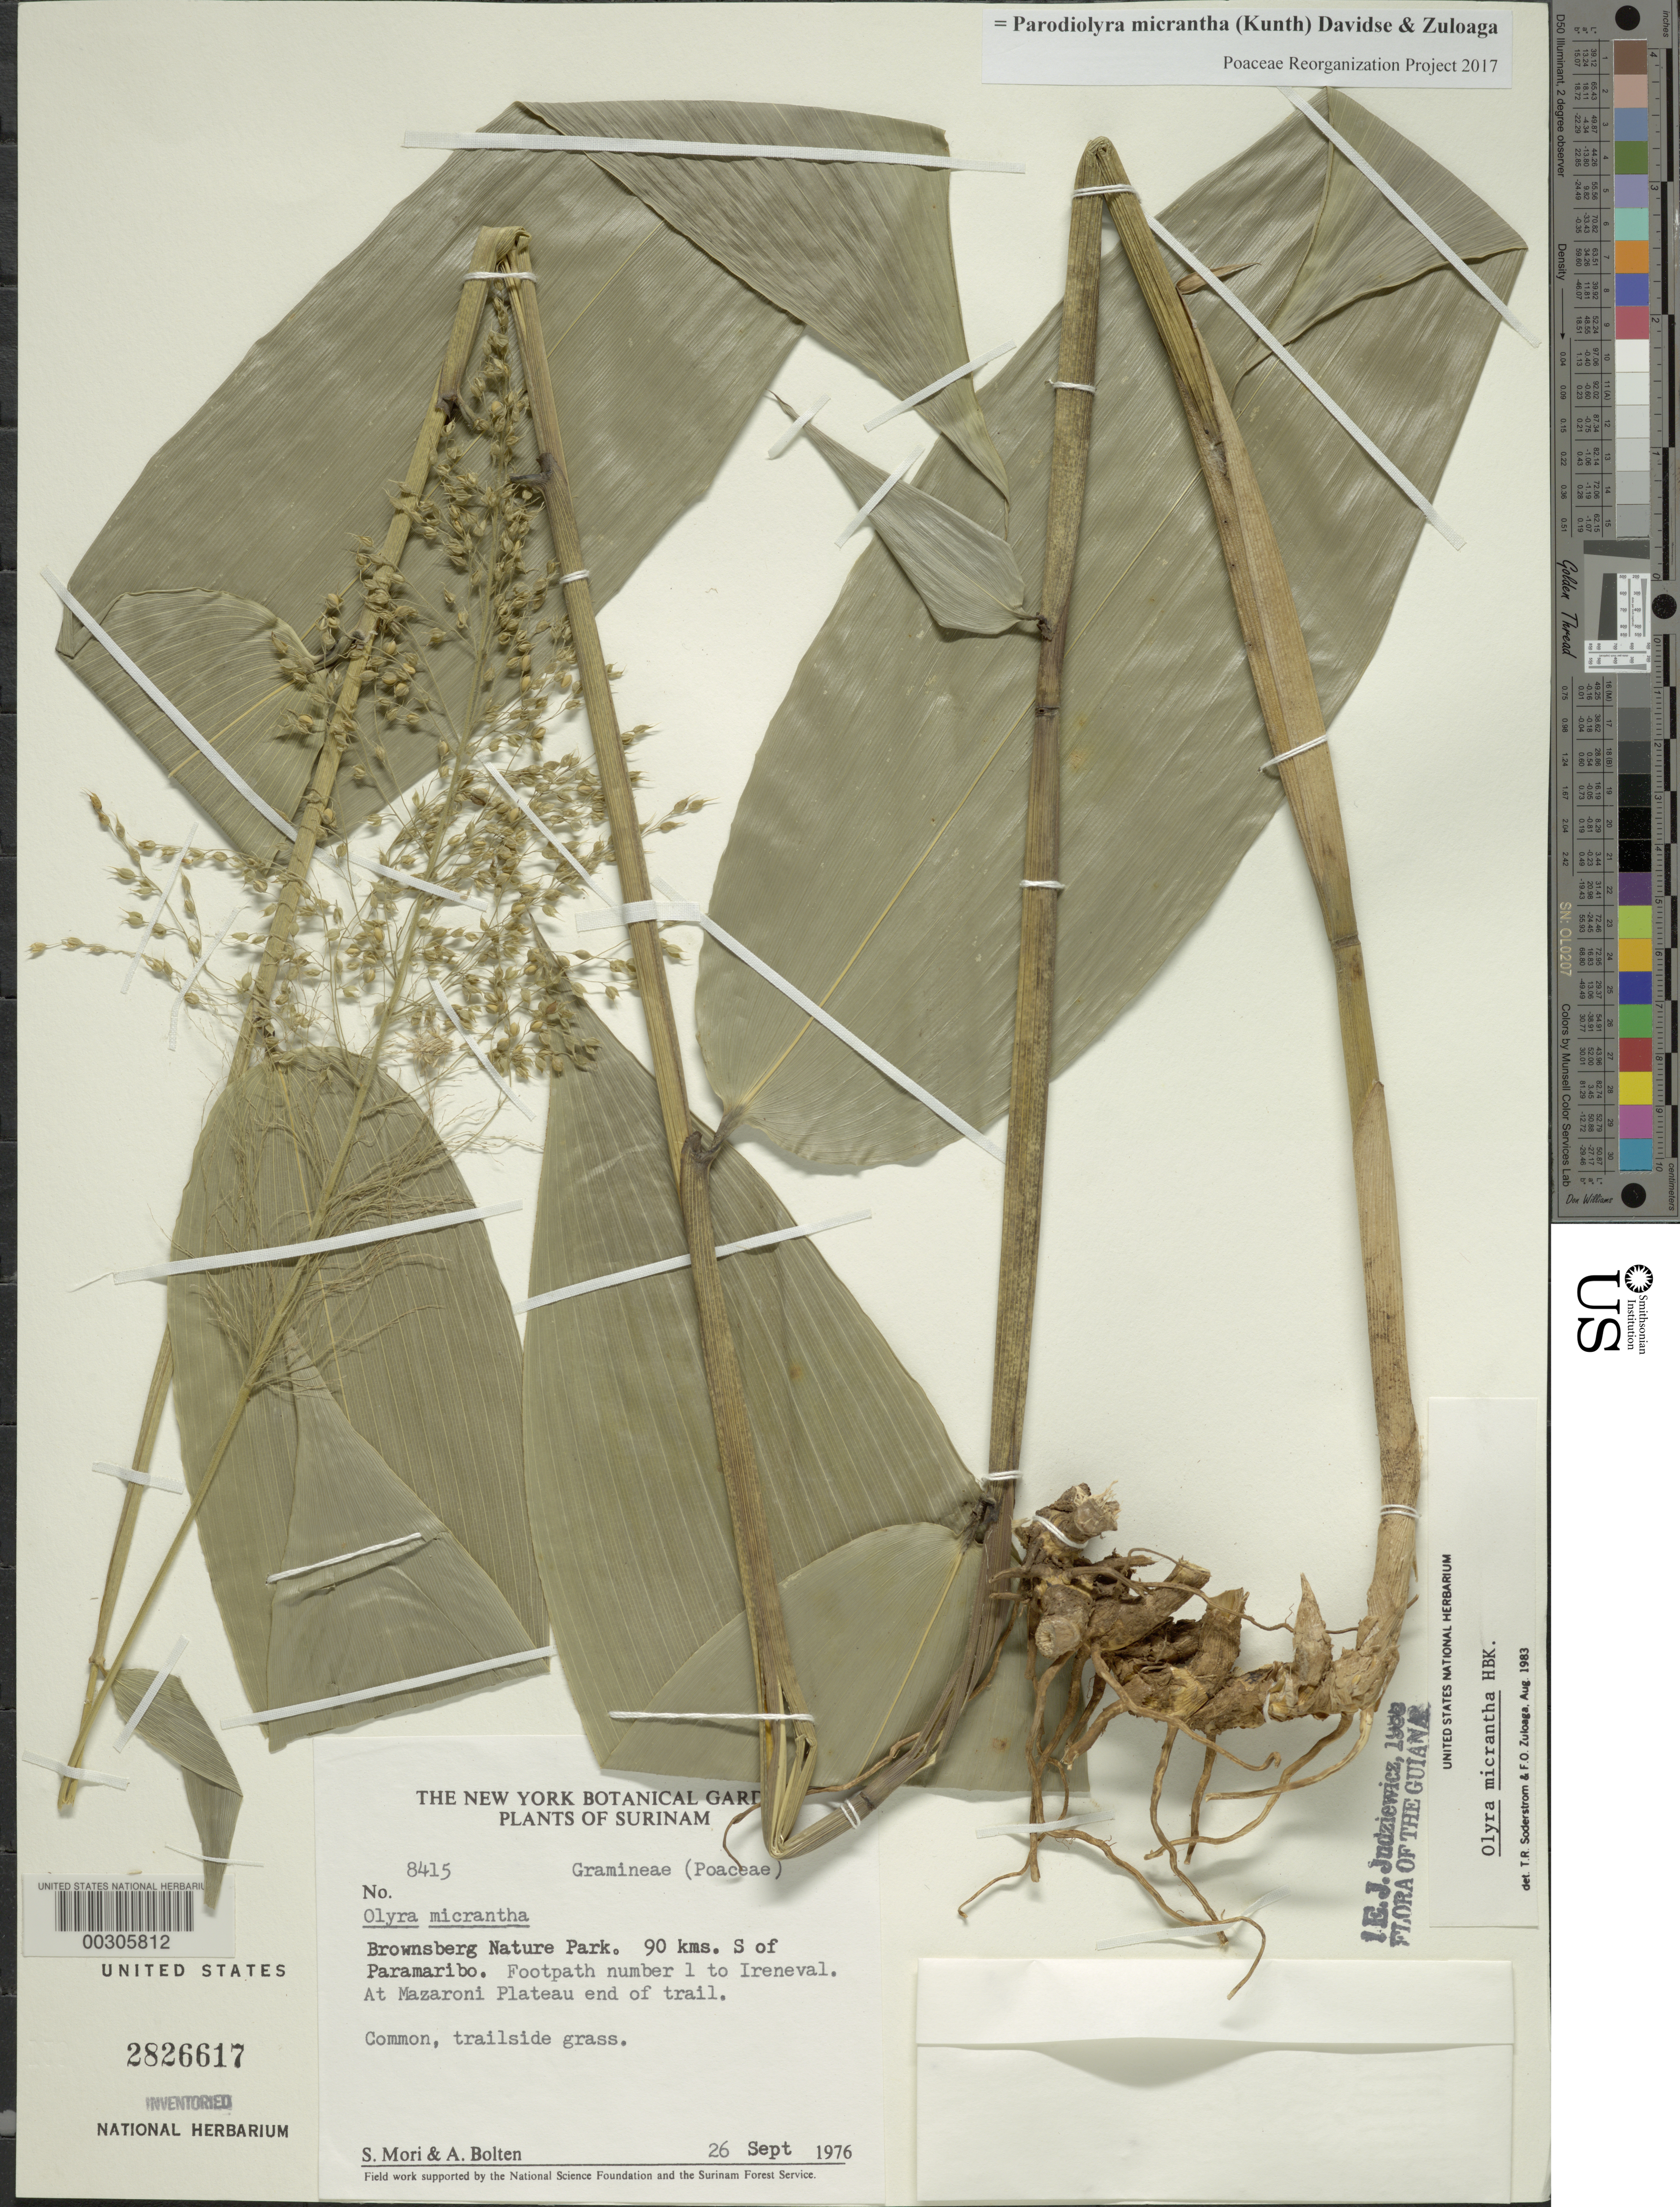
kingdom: Plantae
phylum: Tracheophyta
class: Liliopsida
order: Poales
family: Poaceae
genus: Parodiolyra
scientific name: Parodiolyra micrantha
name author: (Kunth) Davidse & Zuloaga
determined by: Poaceae Reorganization Project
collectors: S. Mori & A. Bolten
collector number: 8415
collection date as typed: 26 Sep 1976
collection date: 1976-09-26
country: Suriname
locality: Brownsberg nature park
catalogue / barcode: US 2826617